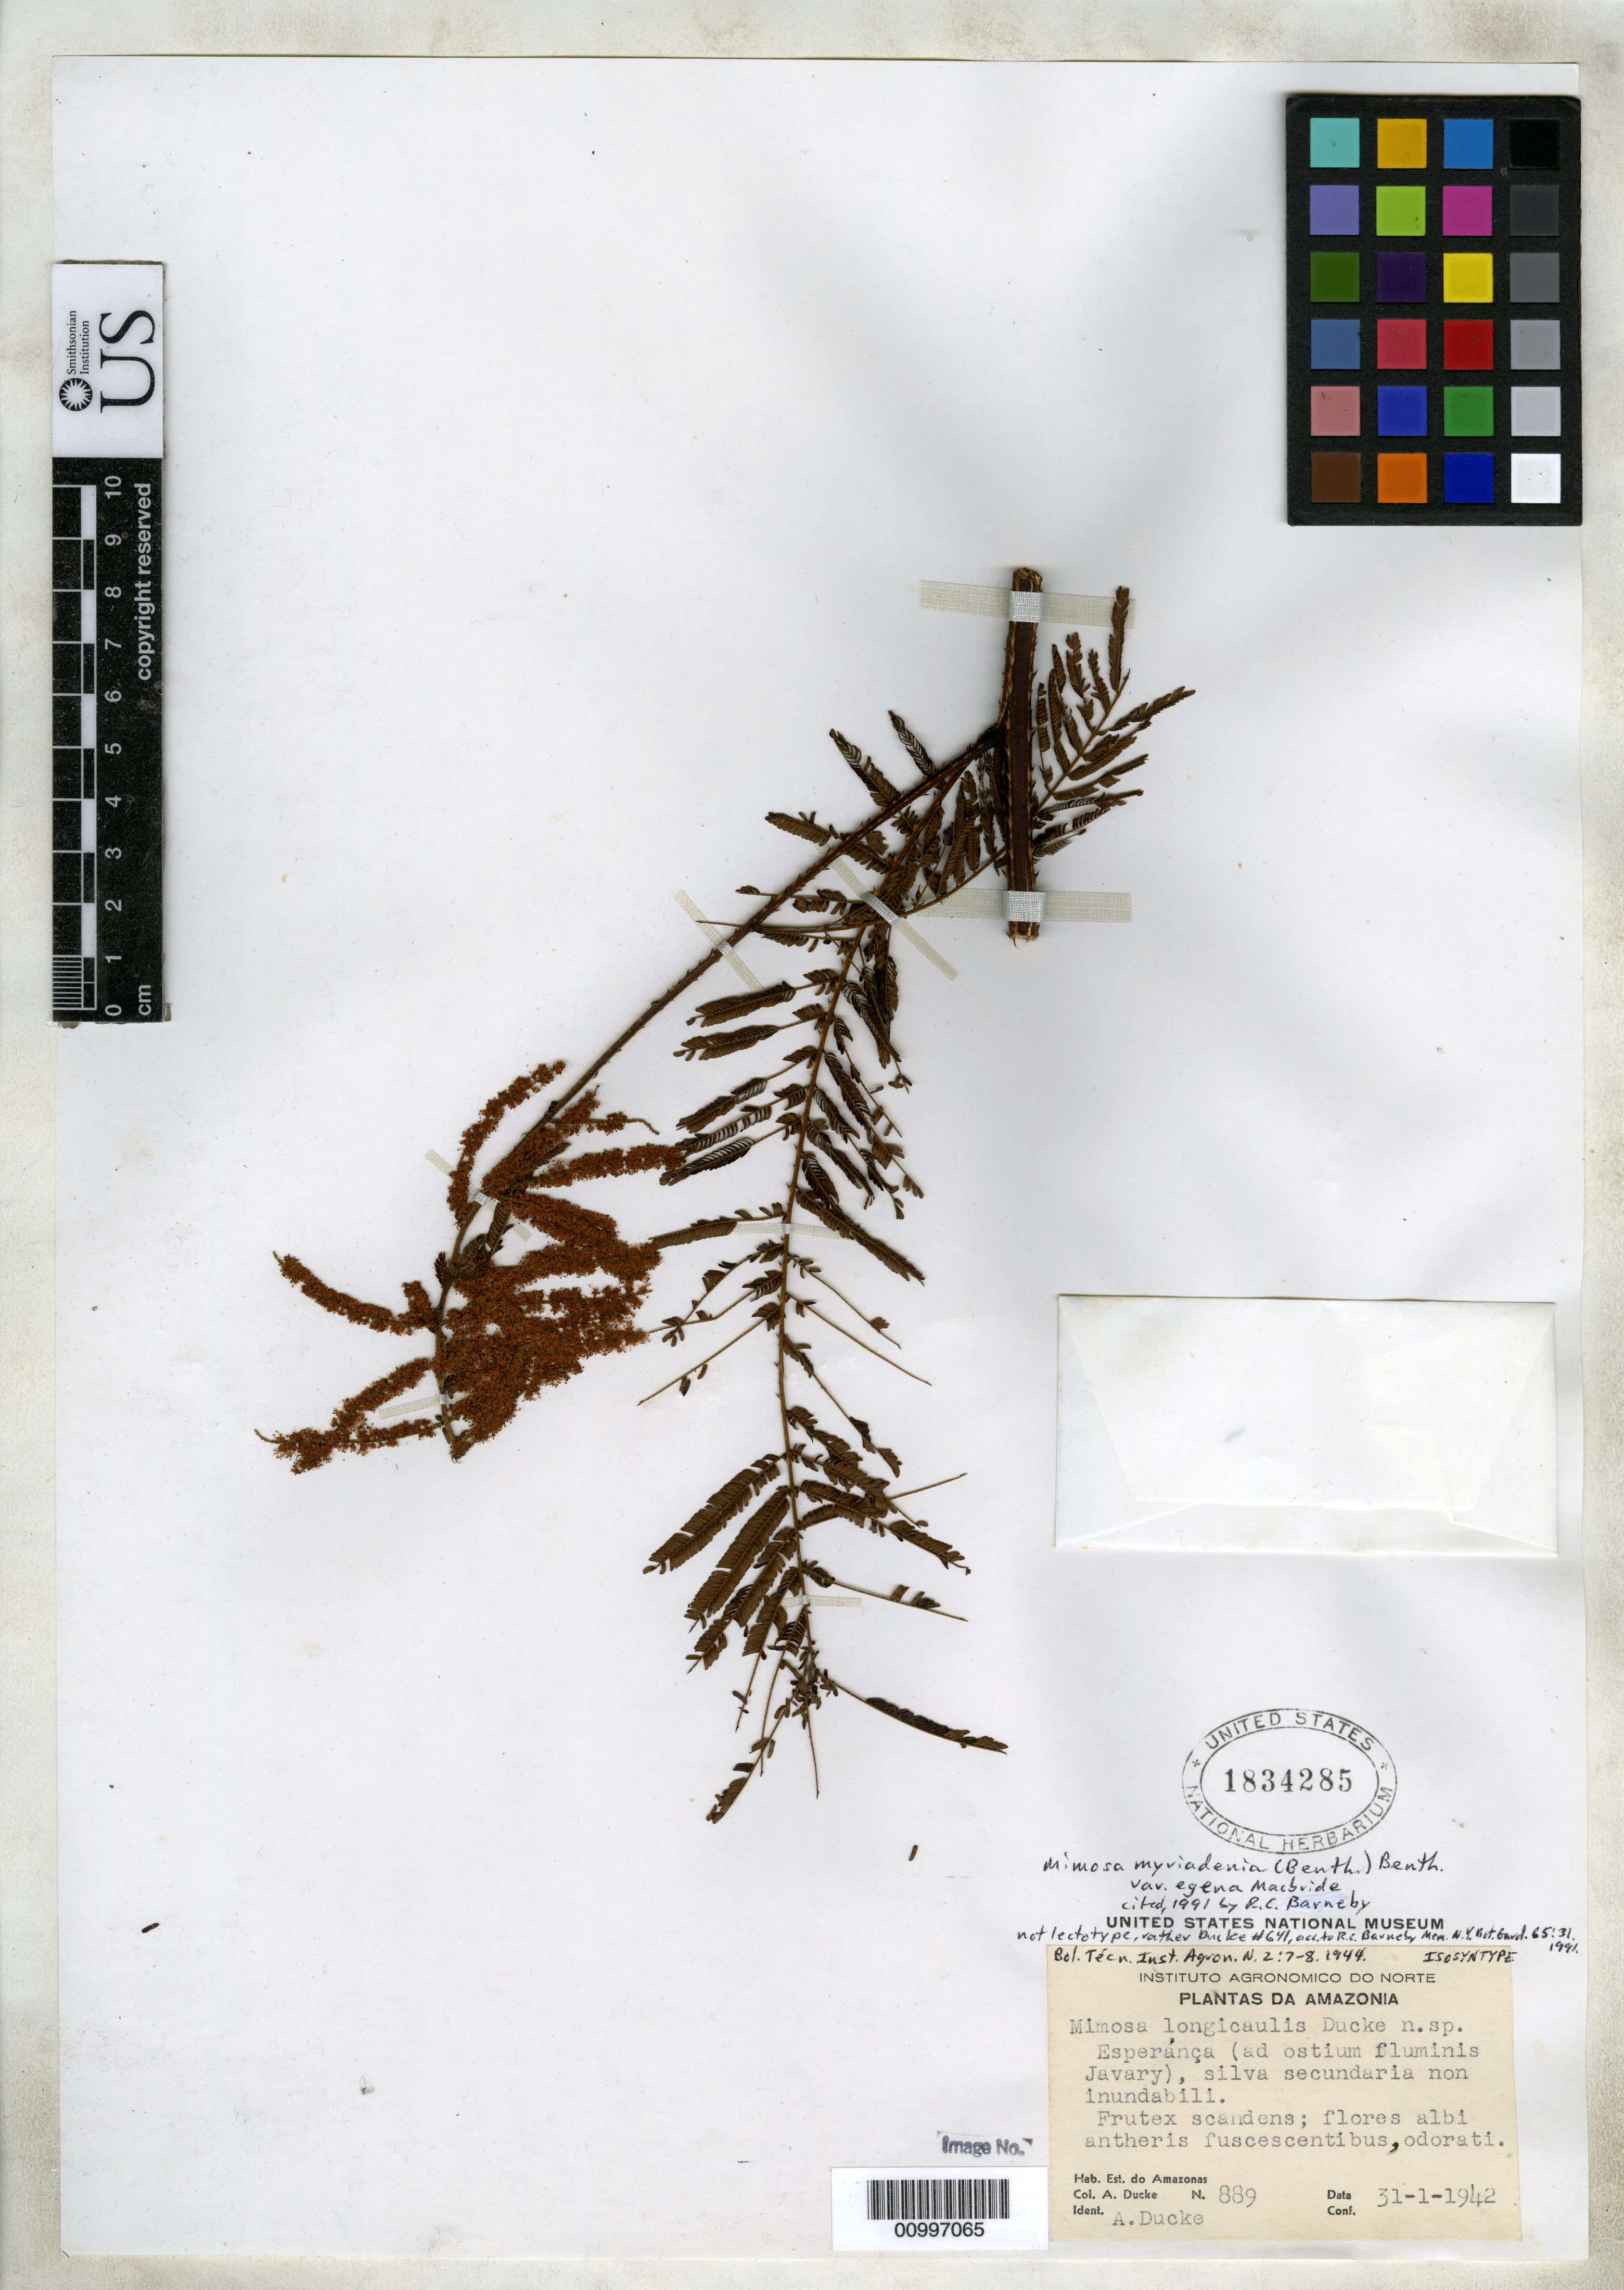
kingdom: Plantae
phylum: Tracheophyta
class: Magnoliopsida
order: Fabales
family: Fabaceae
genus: Mimosa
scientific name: Mimosa longicaulis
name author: Ducke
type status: Isosyntype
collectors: A. Ducke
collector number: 889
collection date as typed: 31 Jan 1942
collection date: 1942-01-31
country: Brazil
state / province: Amazonas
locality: Esperança (ad ostium fluminis Javary).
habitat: Silva secundaria non inundabili.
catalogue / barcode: US 1834285